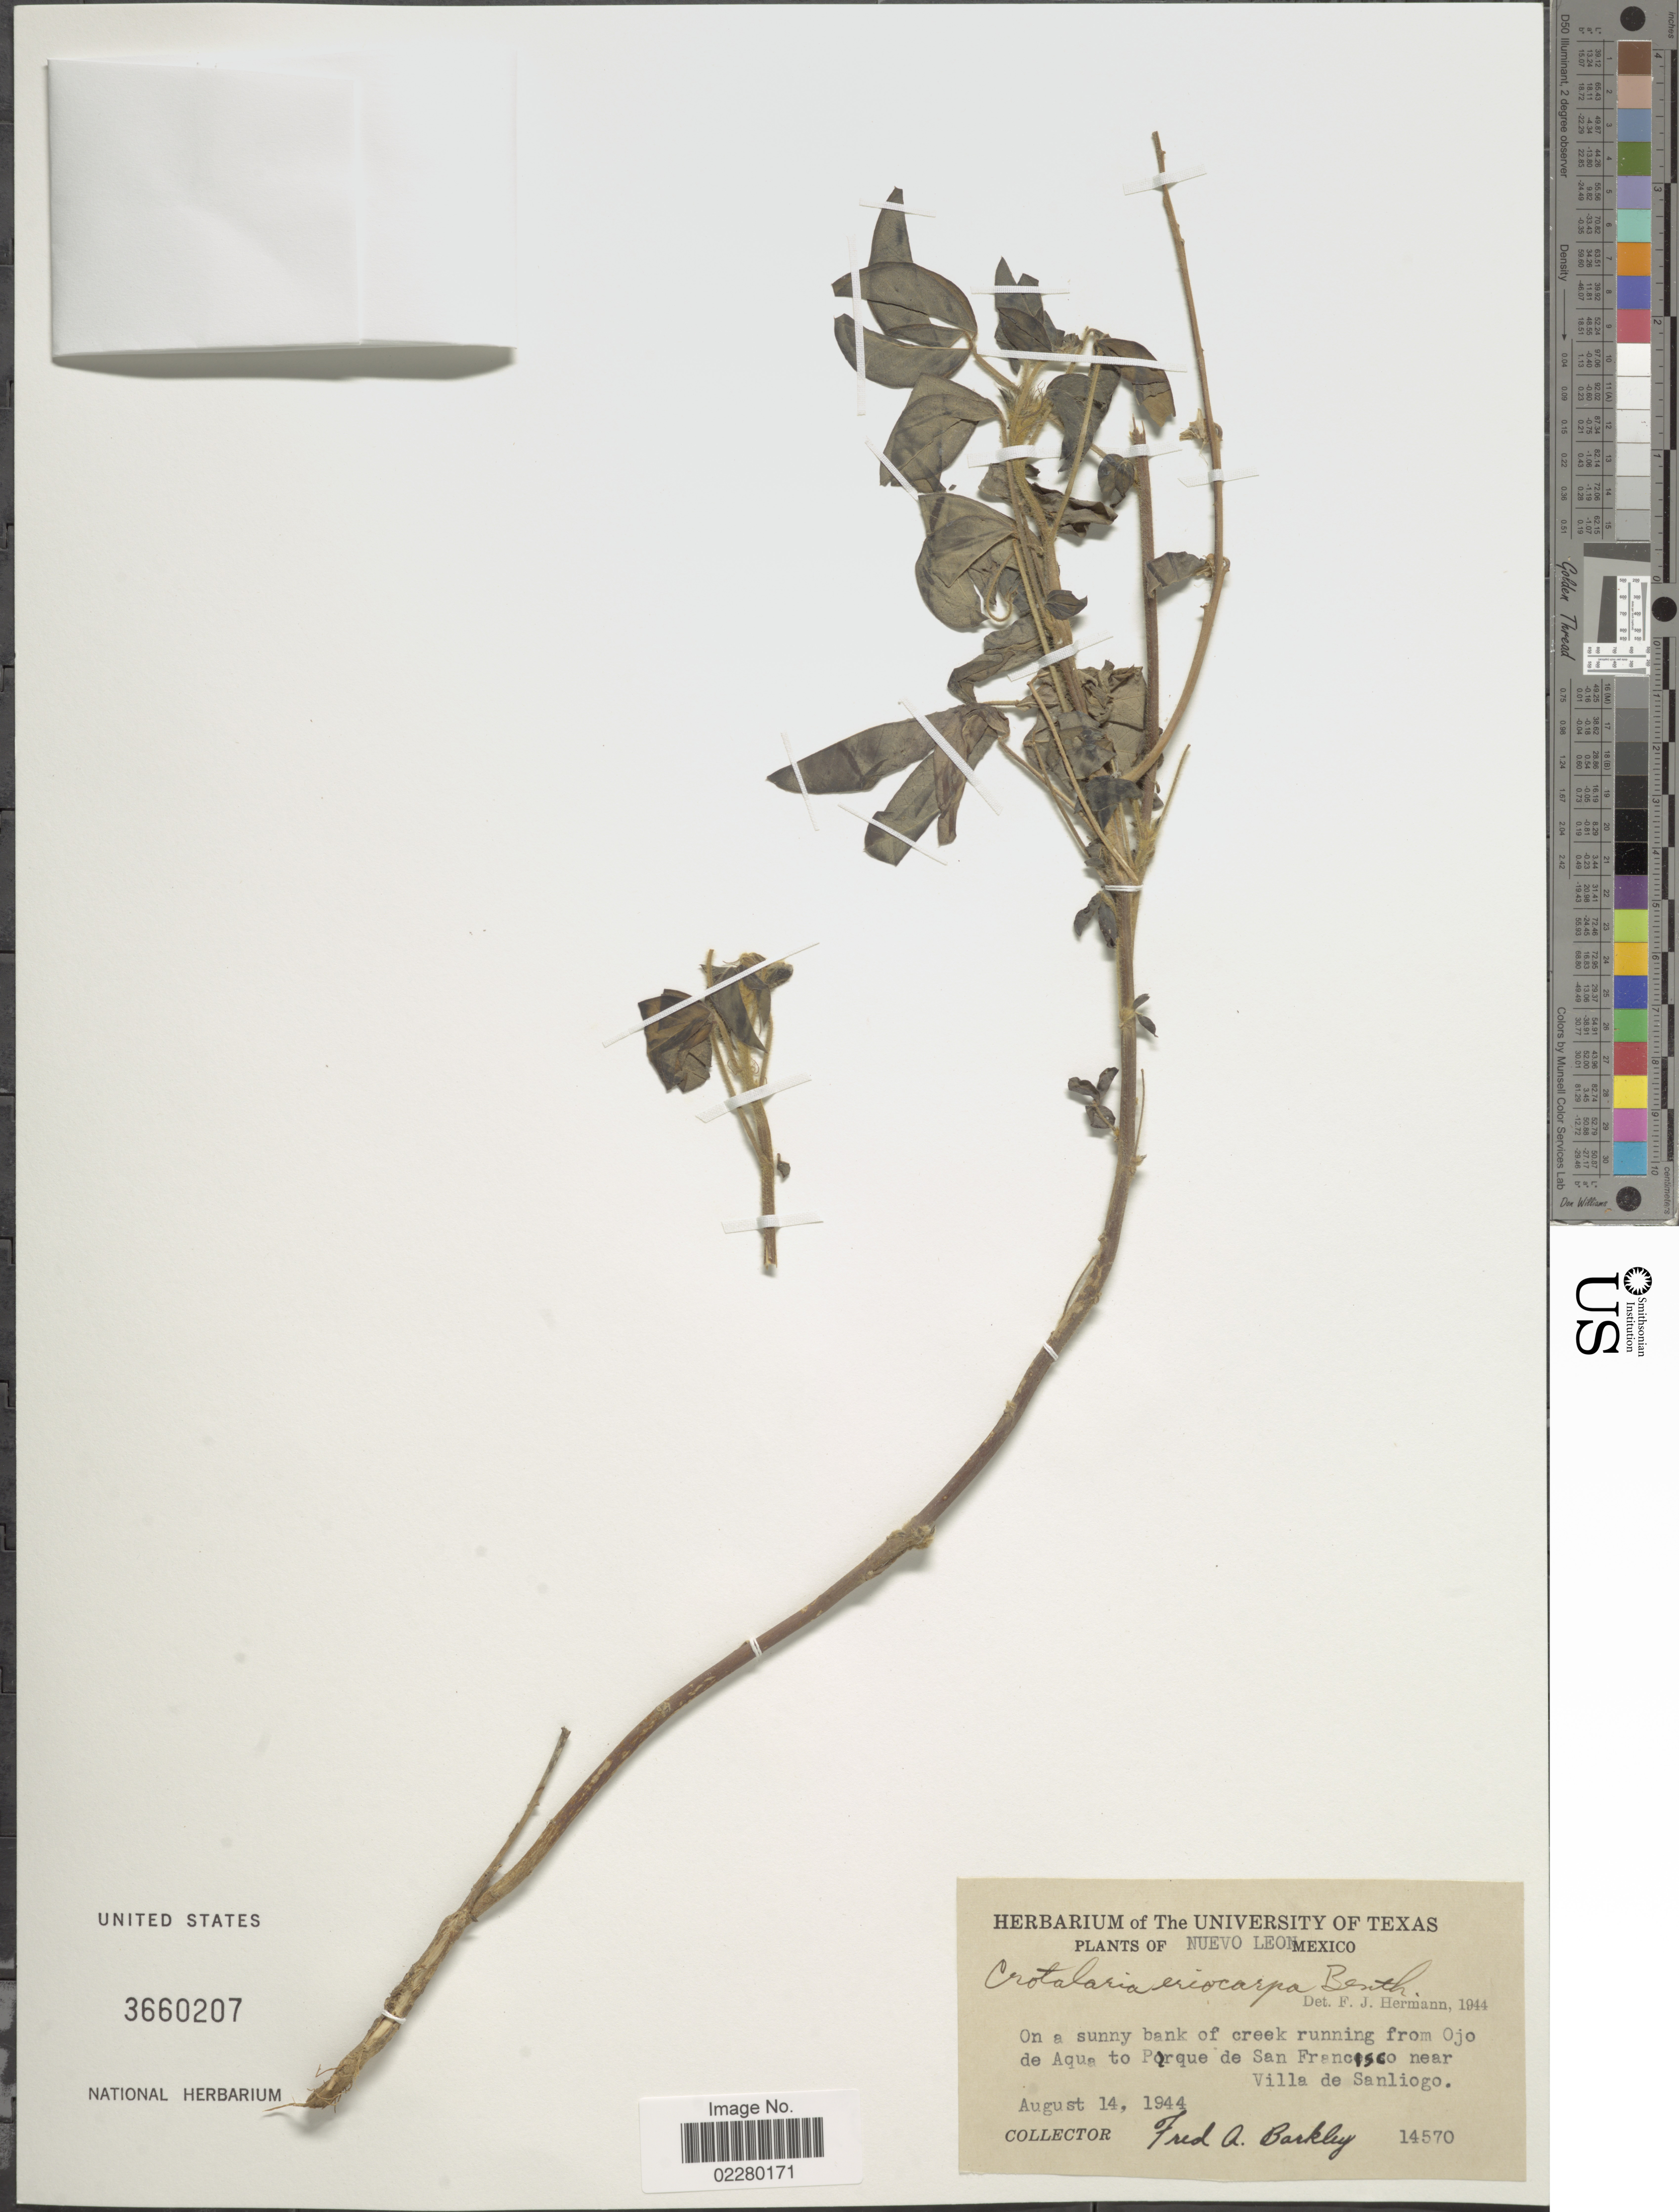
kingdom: Plantae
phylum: Tracheophyta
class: Magnoliopsida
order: Fabales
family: Fabaceae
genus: Crotalaria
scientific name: Crotalaria eriocarpa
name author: Benth.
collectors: F. A. Barkley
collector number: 14570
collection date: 1944-08-14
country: Mexico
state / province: Nuevo León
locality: On a sunny bank of creek running from Ojo de Aqua to Porque de San Francisco near Villa de Sanliogo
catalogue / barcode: US 3660207